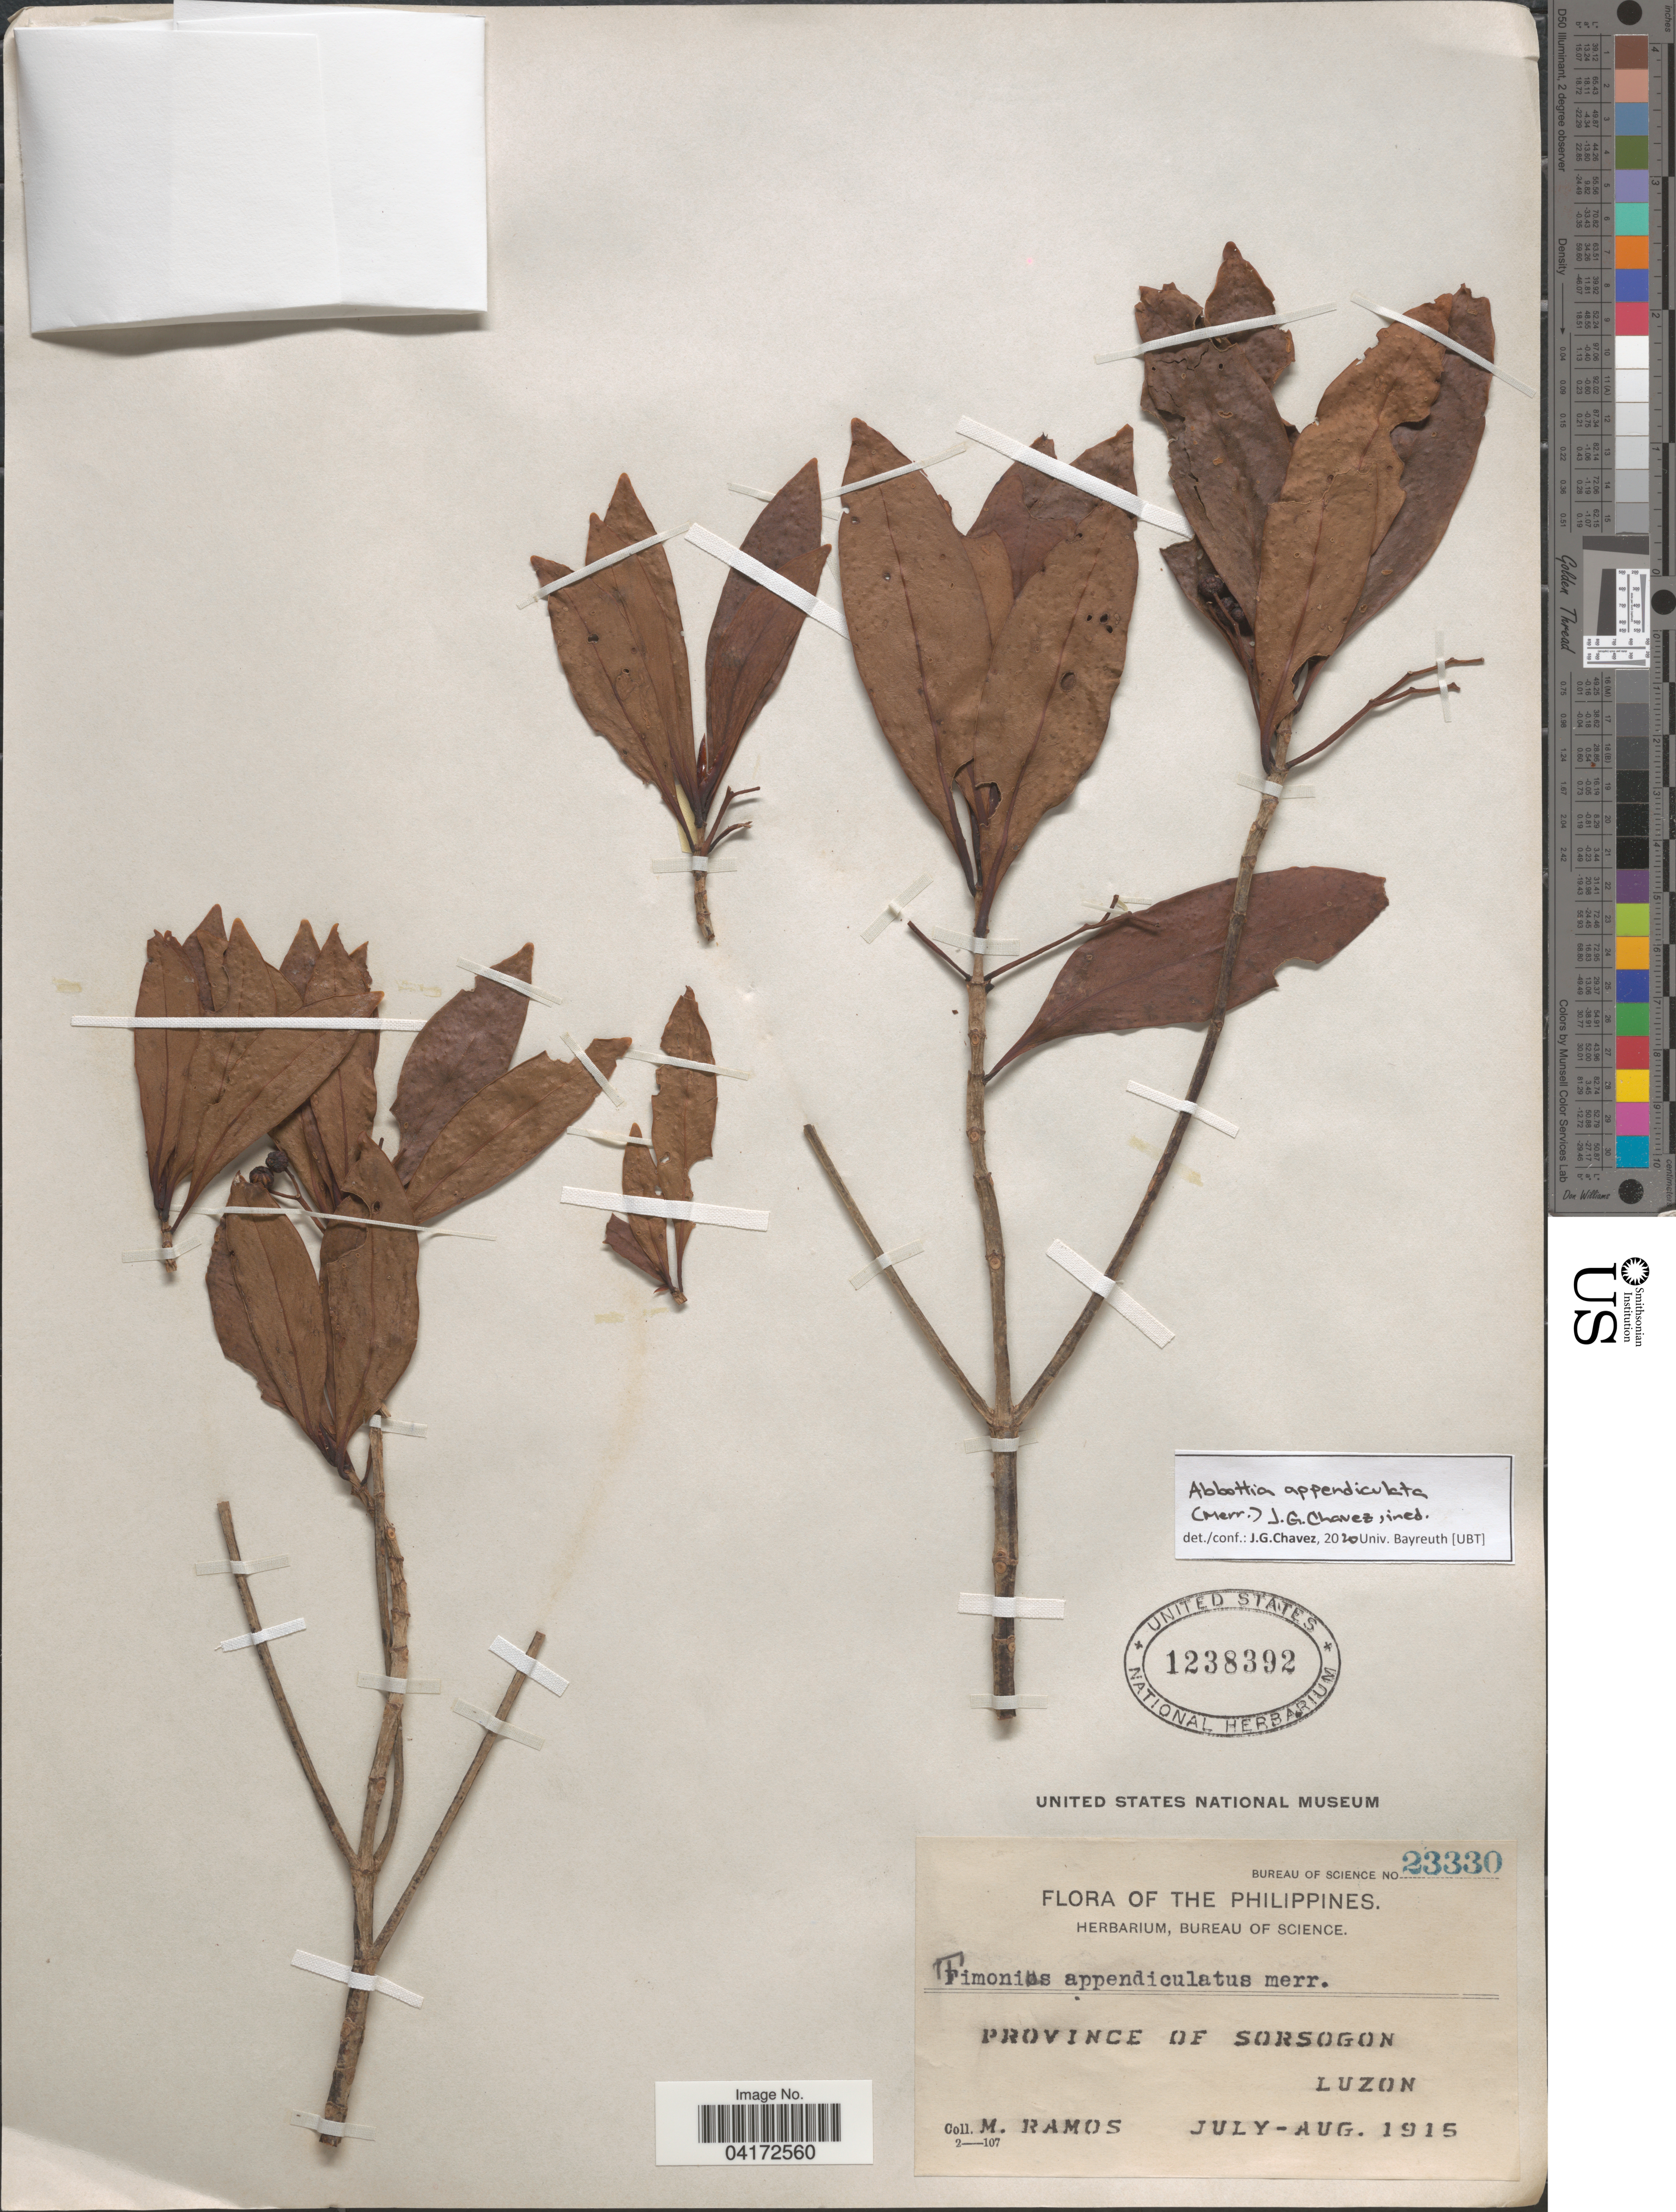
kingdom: Plantae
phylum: Tracheophyta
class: Magnoliopsida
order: Gentianales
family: Rubiaceae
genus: Abbottia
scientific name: Abbottia appendiculata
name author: (Merr.) J.G. Chavez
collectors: M. Ramos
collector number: Bureau of Science 23330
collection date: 1915-07/1915-08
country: Philippines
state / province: Bicol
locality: Province of Sorsogon. Luzon.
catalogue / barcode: US 1238392